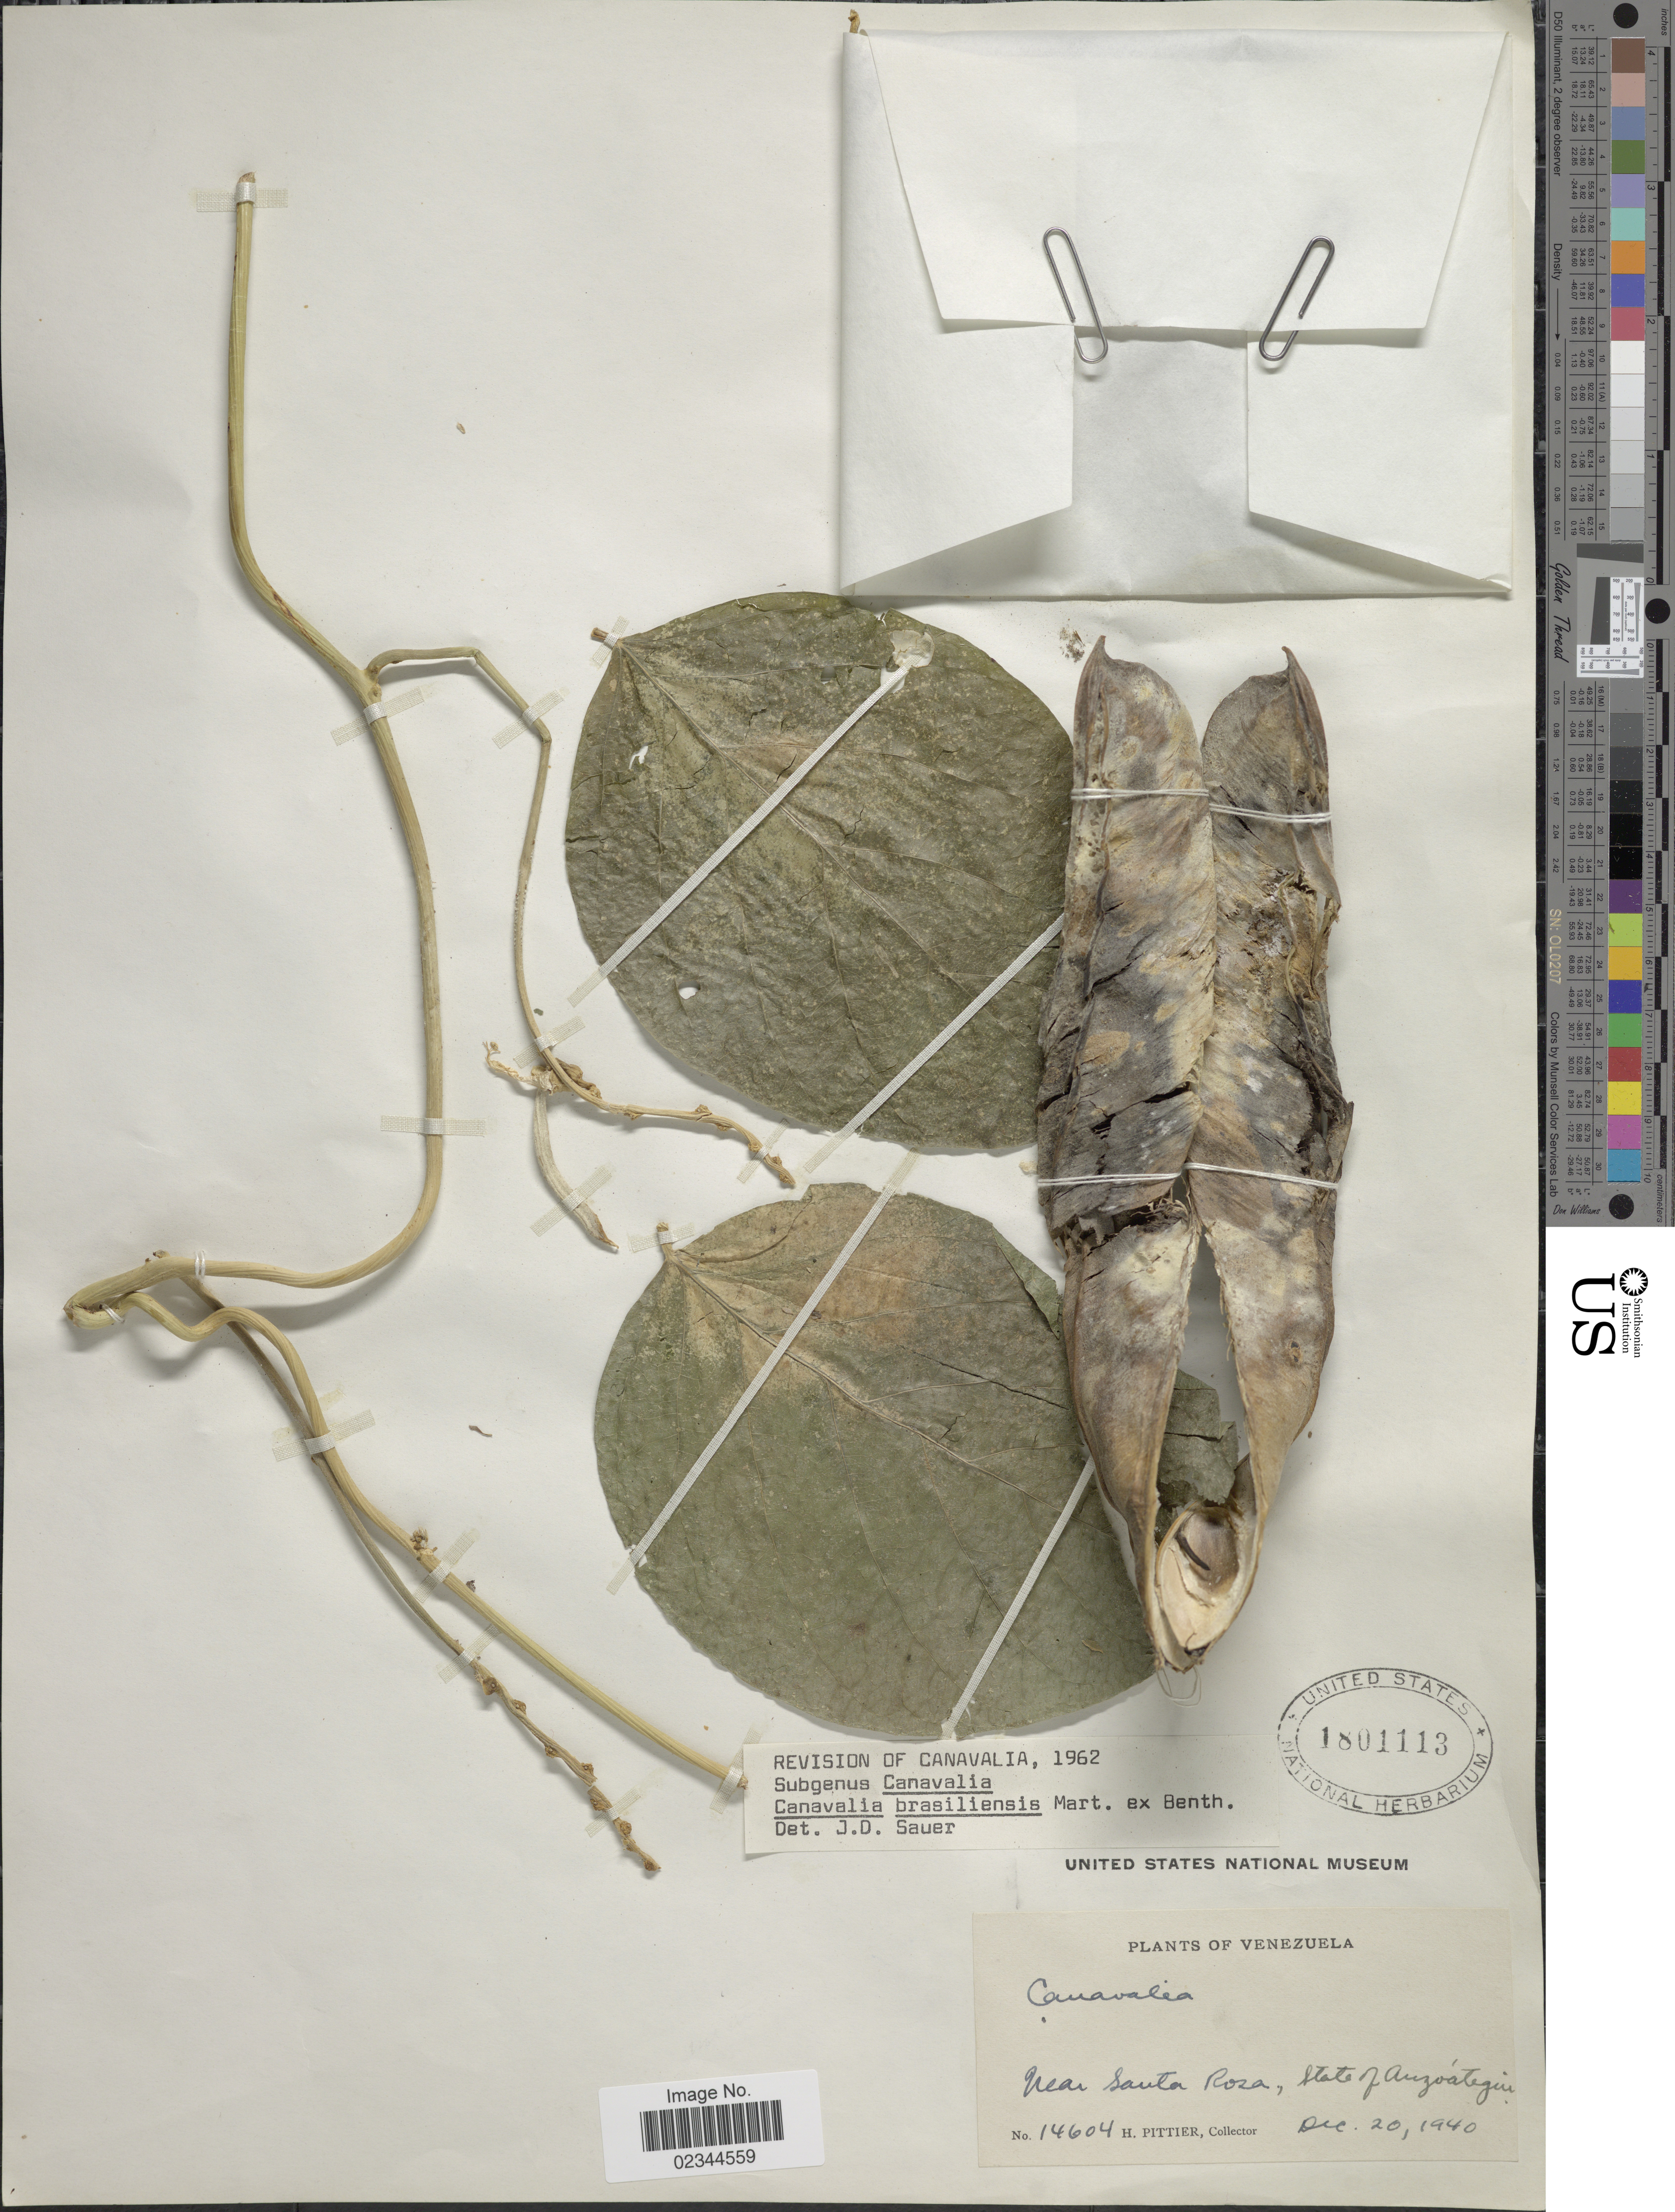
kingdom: Plantae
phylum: Tracheophyta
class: Magnoliopsida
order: Fabales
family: Fabaceae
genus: Canavalia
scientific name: Canavalia brasiliensis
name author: Mart. ex Benth.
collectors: H. F. Pittier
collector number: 14604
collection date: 1940-12-20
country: Venezuela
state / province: Anzoategui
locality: Near Santa Rosa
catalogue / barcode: US 1801113